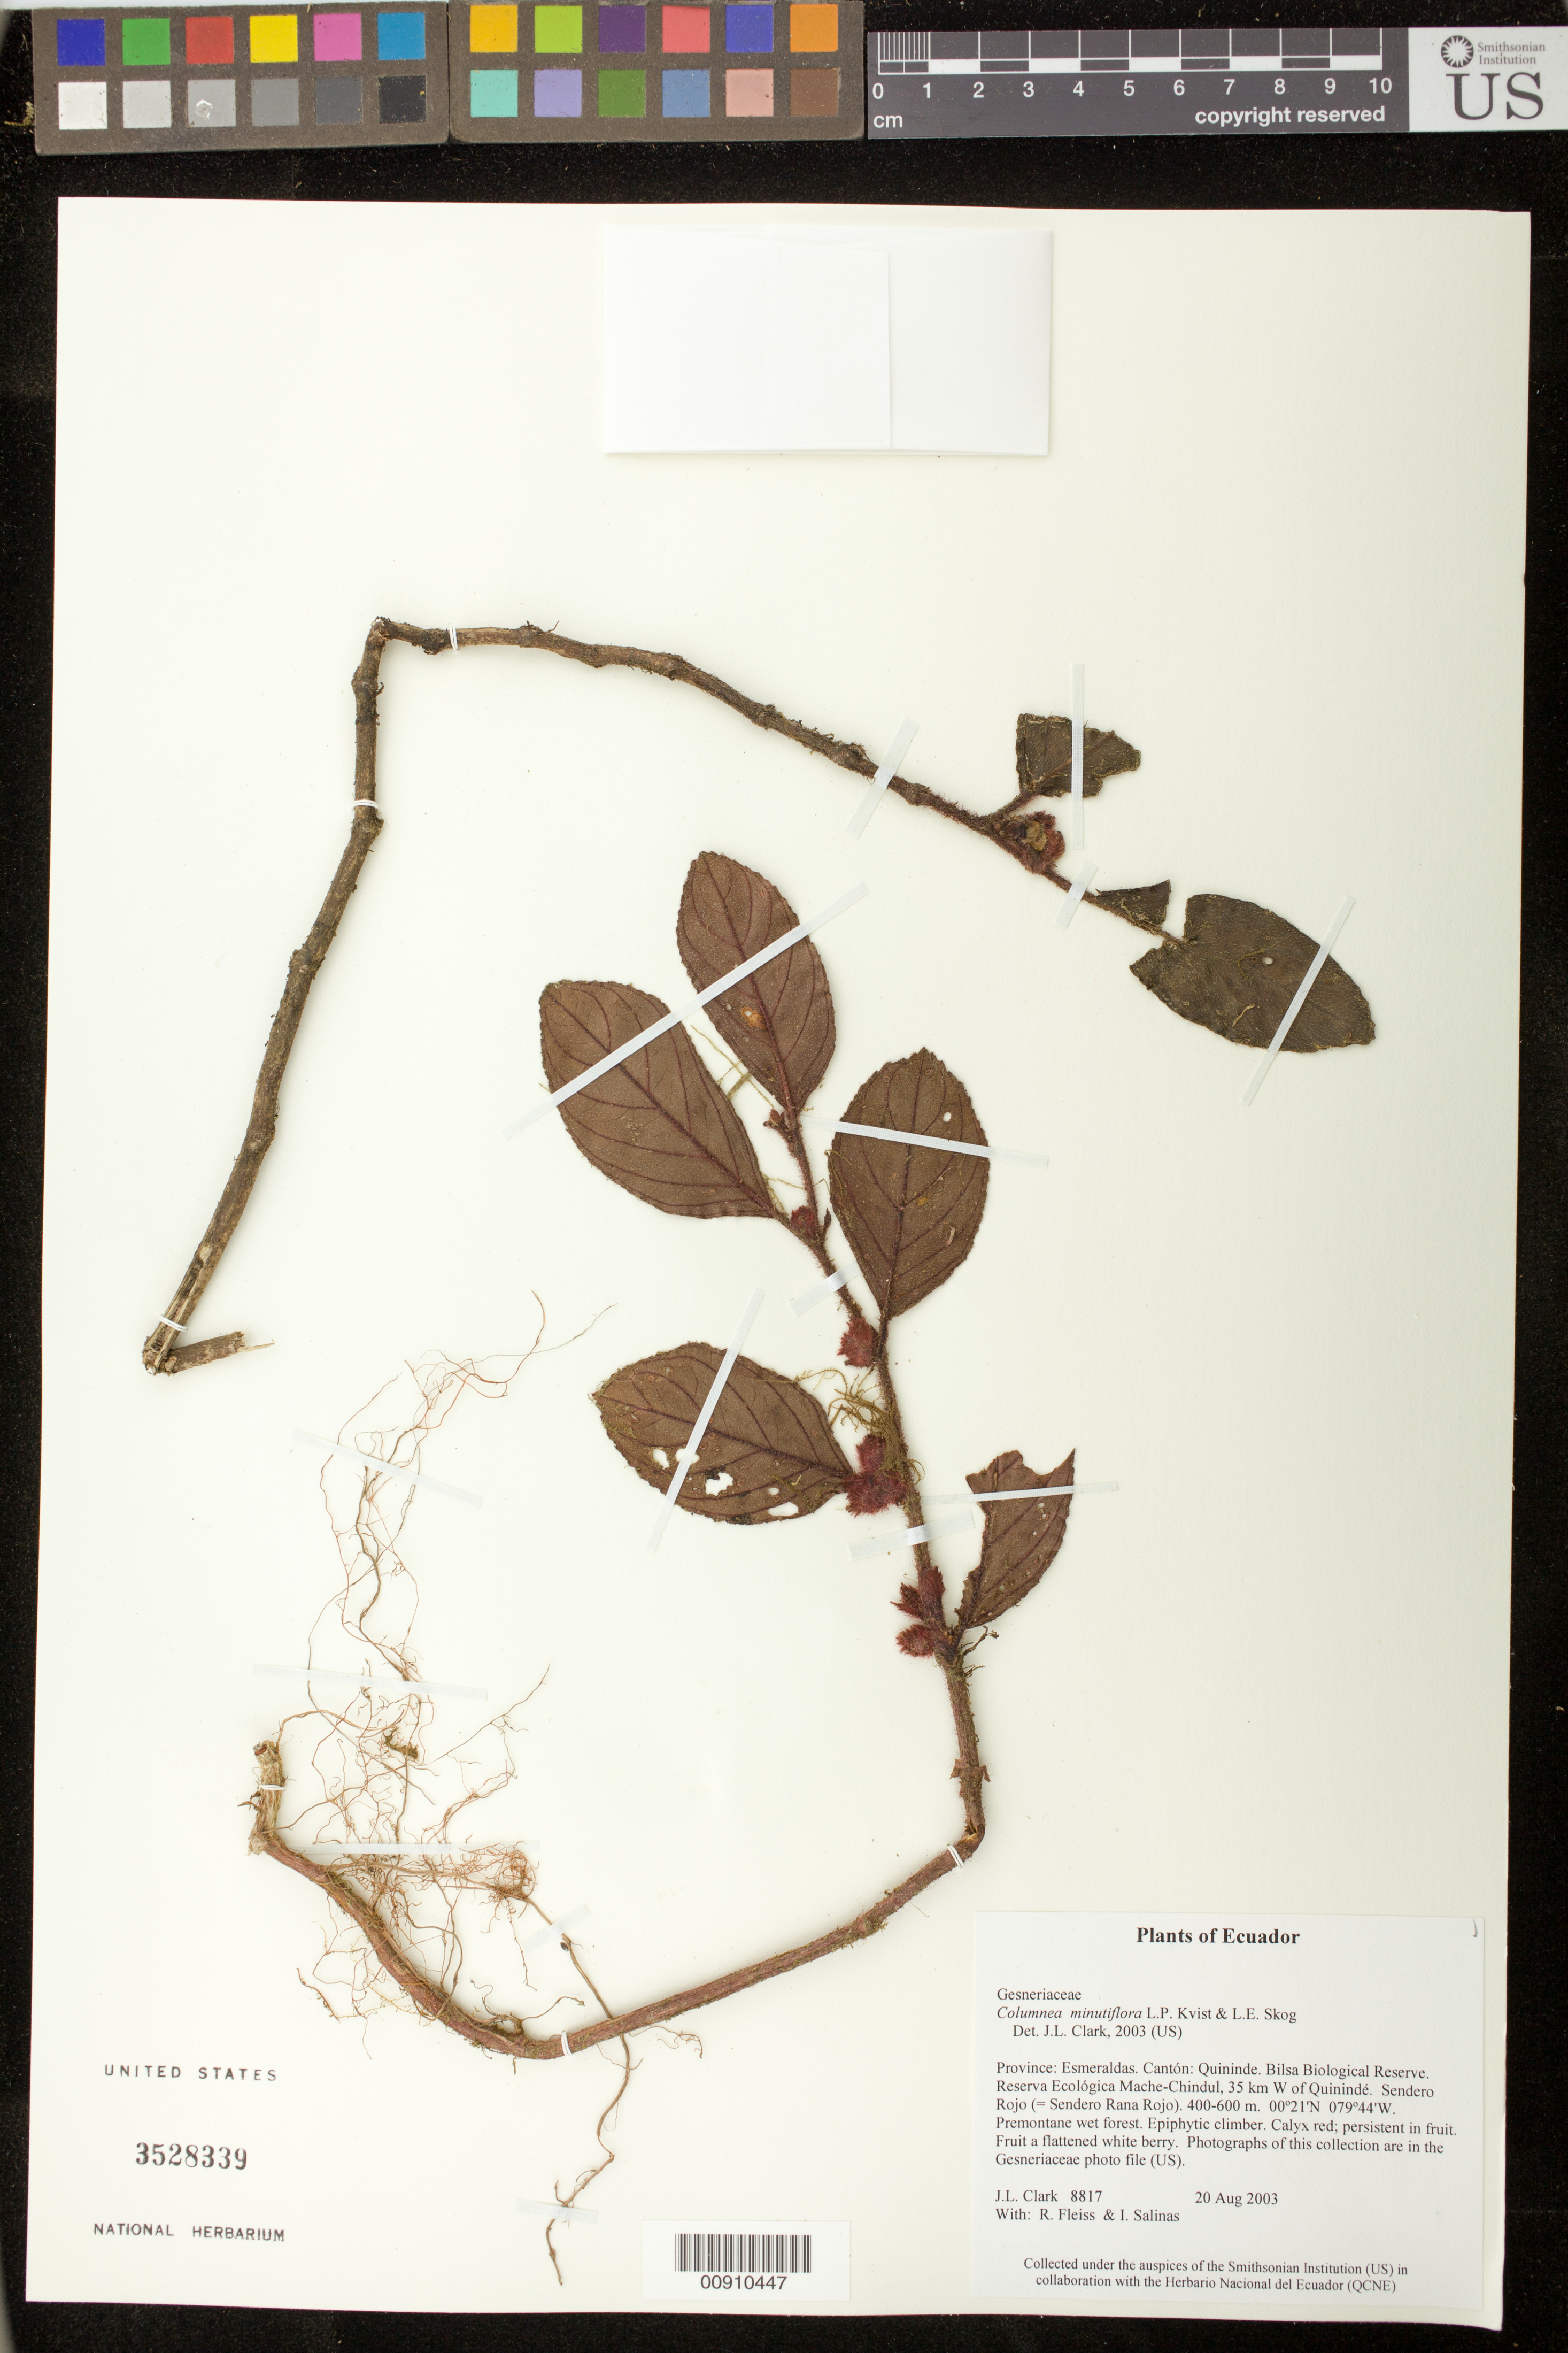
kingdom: Plantae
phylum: Tracheophyta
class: Magnoliopsida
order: Lamiales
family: Gesneriaceae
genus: Columnea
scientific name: Columnea minutiflora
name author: L.P. Kvist & L.E. Skog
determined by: Clark, J. L., (SEL), The Marie Selby Botanical Garden (UNITED STATES)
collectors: J. L. Clark, R. Fleiss & I. Salinas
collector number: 8817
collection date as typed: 20 Aug 2003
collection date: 2003-08-20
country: Ecuador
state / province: Esmeraldas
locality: Quininde. Bilsa Biological Reserve. Reserva Ecológica Mache-Chindul, 35 km W of Quinindé. Sendero Rojo (= Sendero Rana Rojo).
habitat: Premontane wet forest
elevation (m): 400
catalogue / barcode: US 3528339